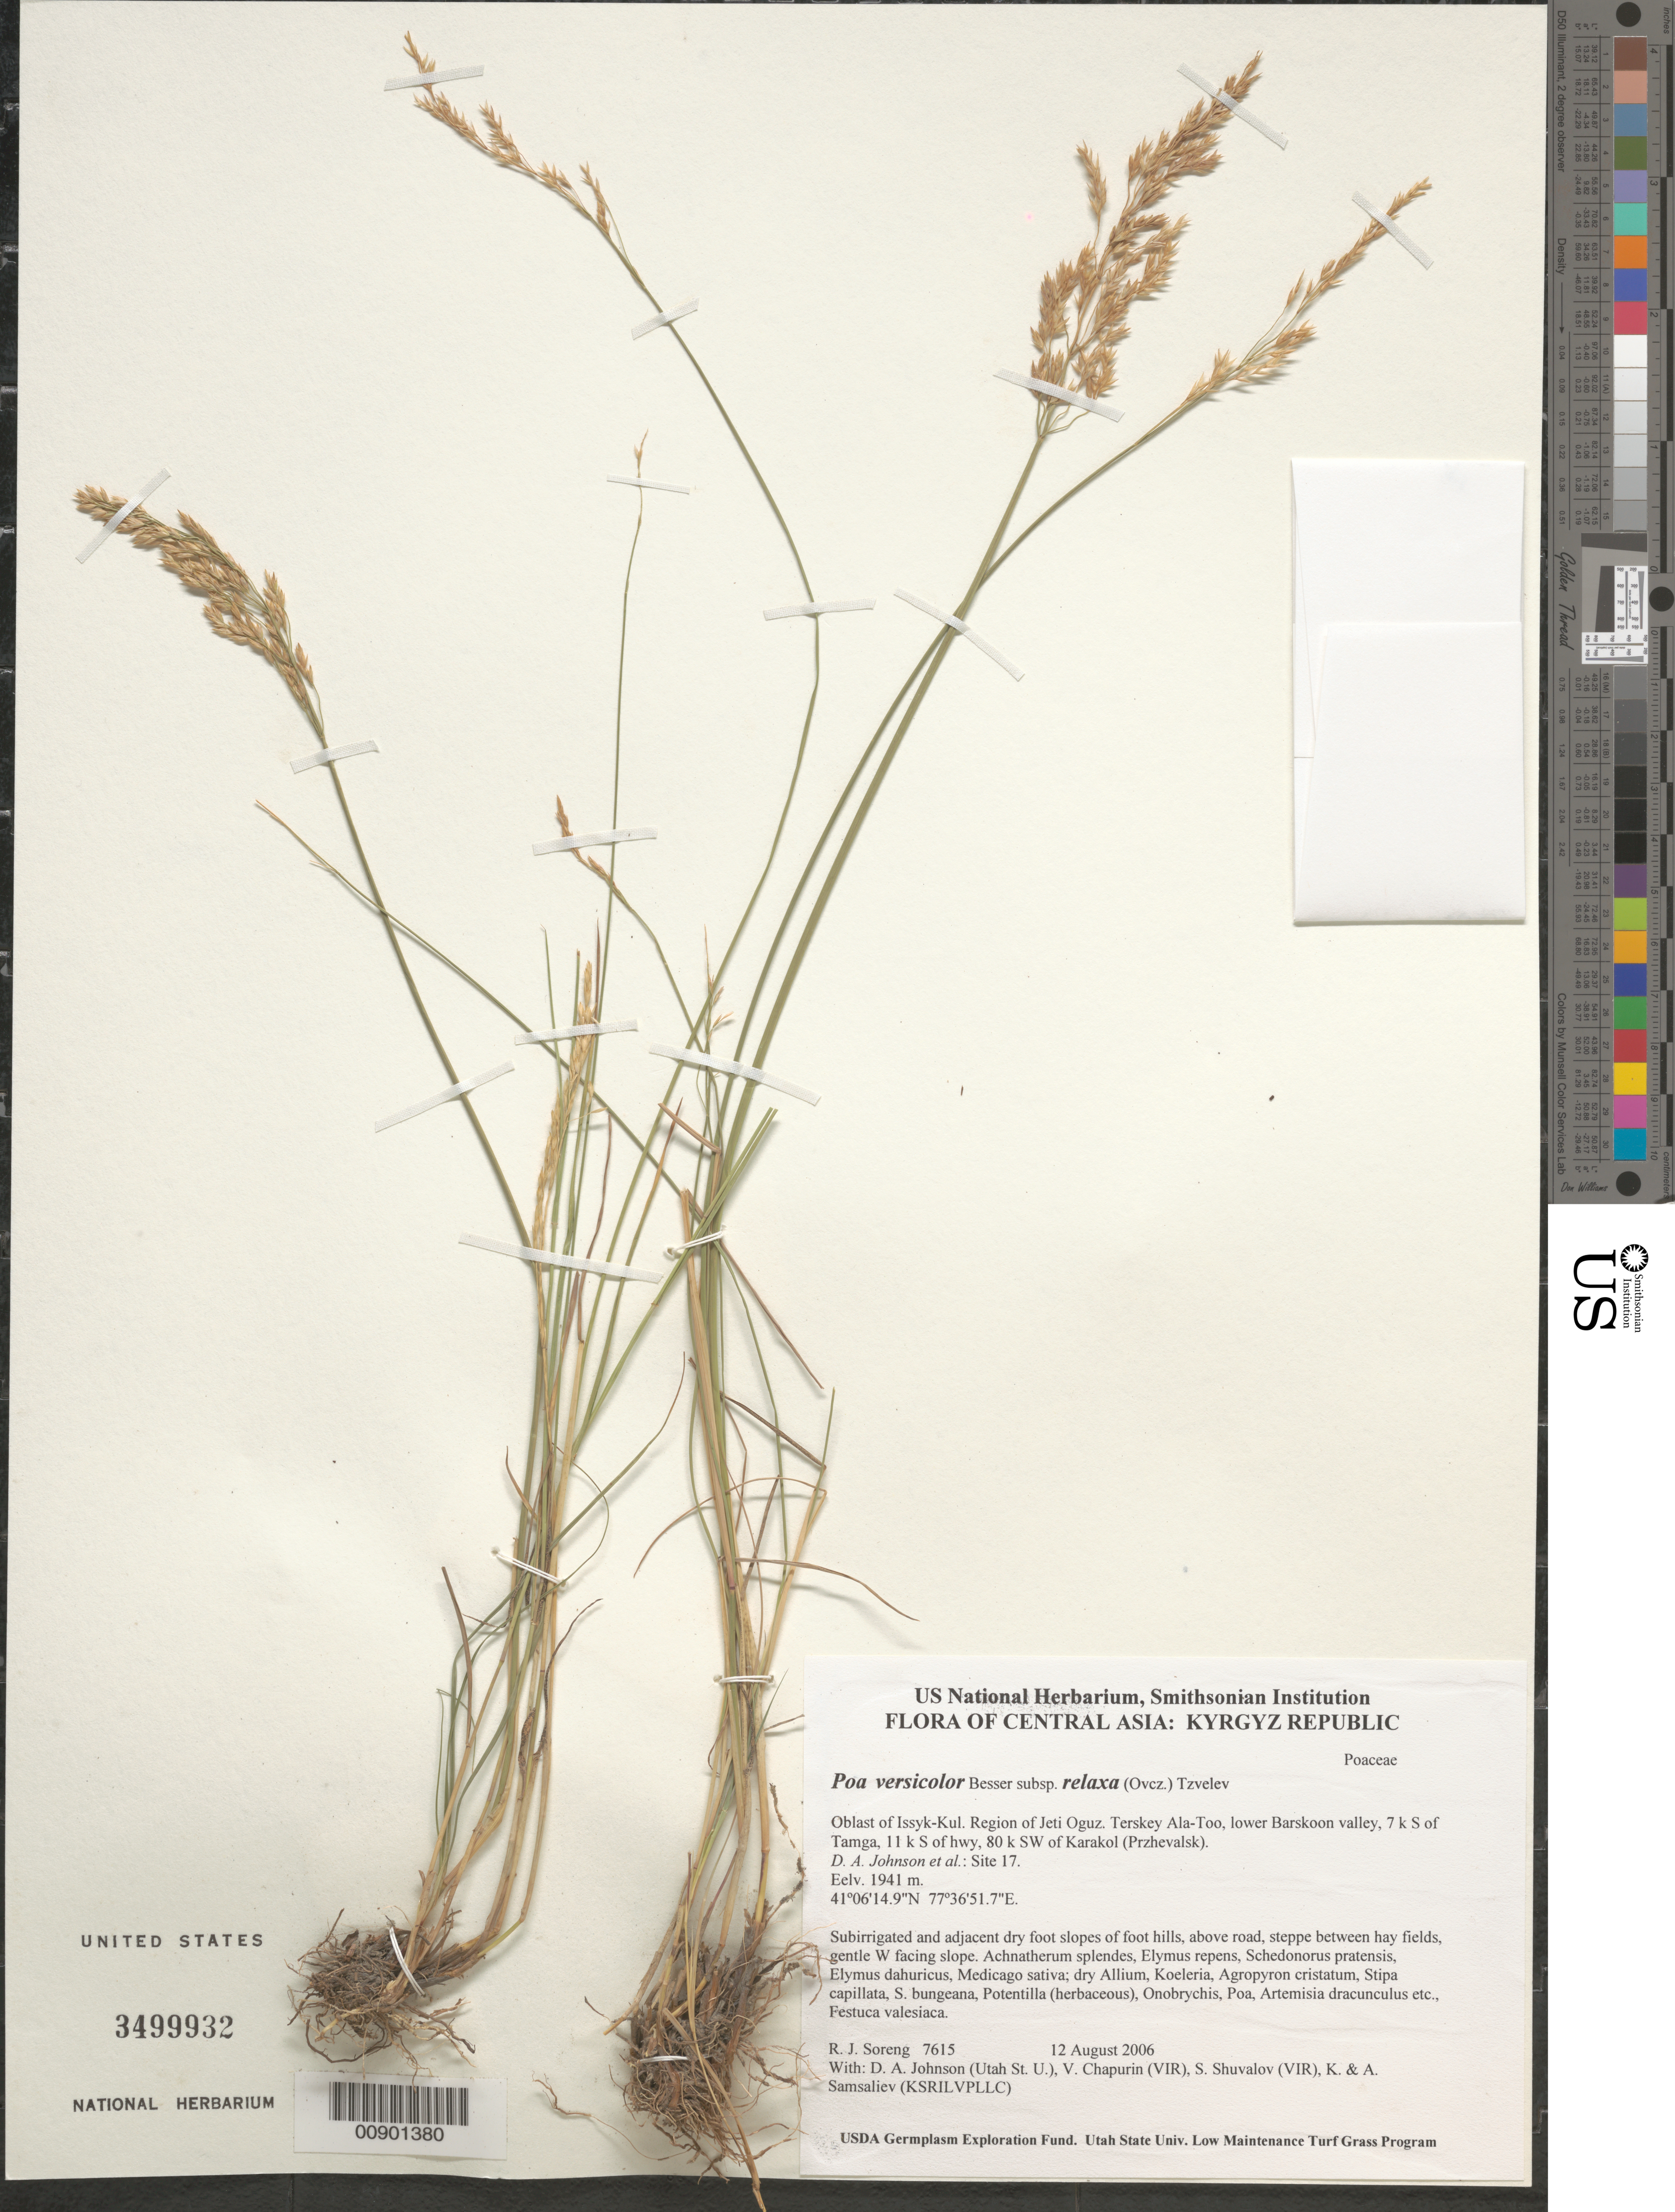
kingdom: Plantae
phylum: Tracheophyta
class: Liliopsida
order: Poales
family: Poaceae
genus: Poa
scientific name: Poa versicolor subsp. relaxa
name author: (Ovcz.) Tzvelev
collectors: R. J. Soreng, D. Johnson, S. Shuvalov, V. Chapurin, K. Samsaliev & A. Samsaliev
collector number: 7615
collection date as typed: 12 Aug 2006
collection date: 2006-08-12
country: Kyrgyzstan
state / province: Ysyk-Kol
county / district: Jeti Oguz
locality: Terskey Ala-Too, lower Barskoon valley, 7 km S of Tamga, 11 km S of hwy, 80 km SW of Karakol (Przhevalsk).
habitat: Subirrigated and adjacent dry foot slopes of foot hills, above road, steppe between hay fields, gentle W facing slope.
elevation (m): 1941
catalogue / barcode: US 3499932